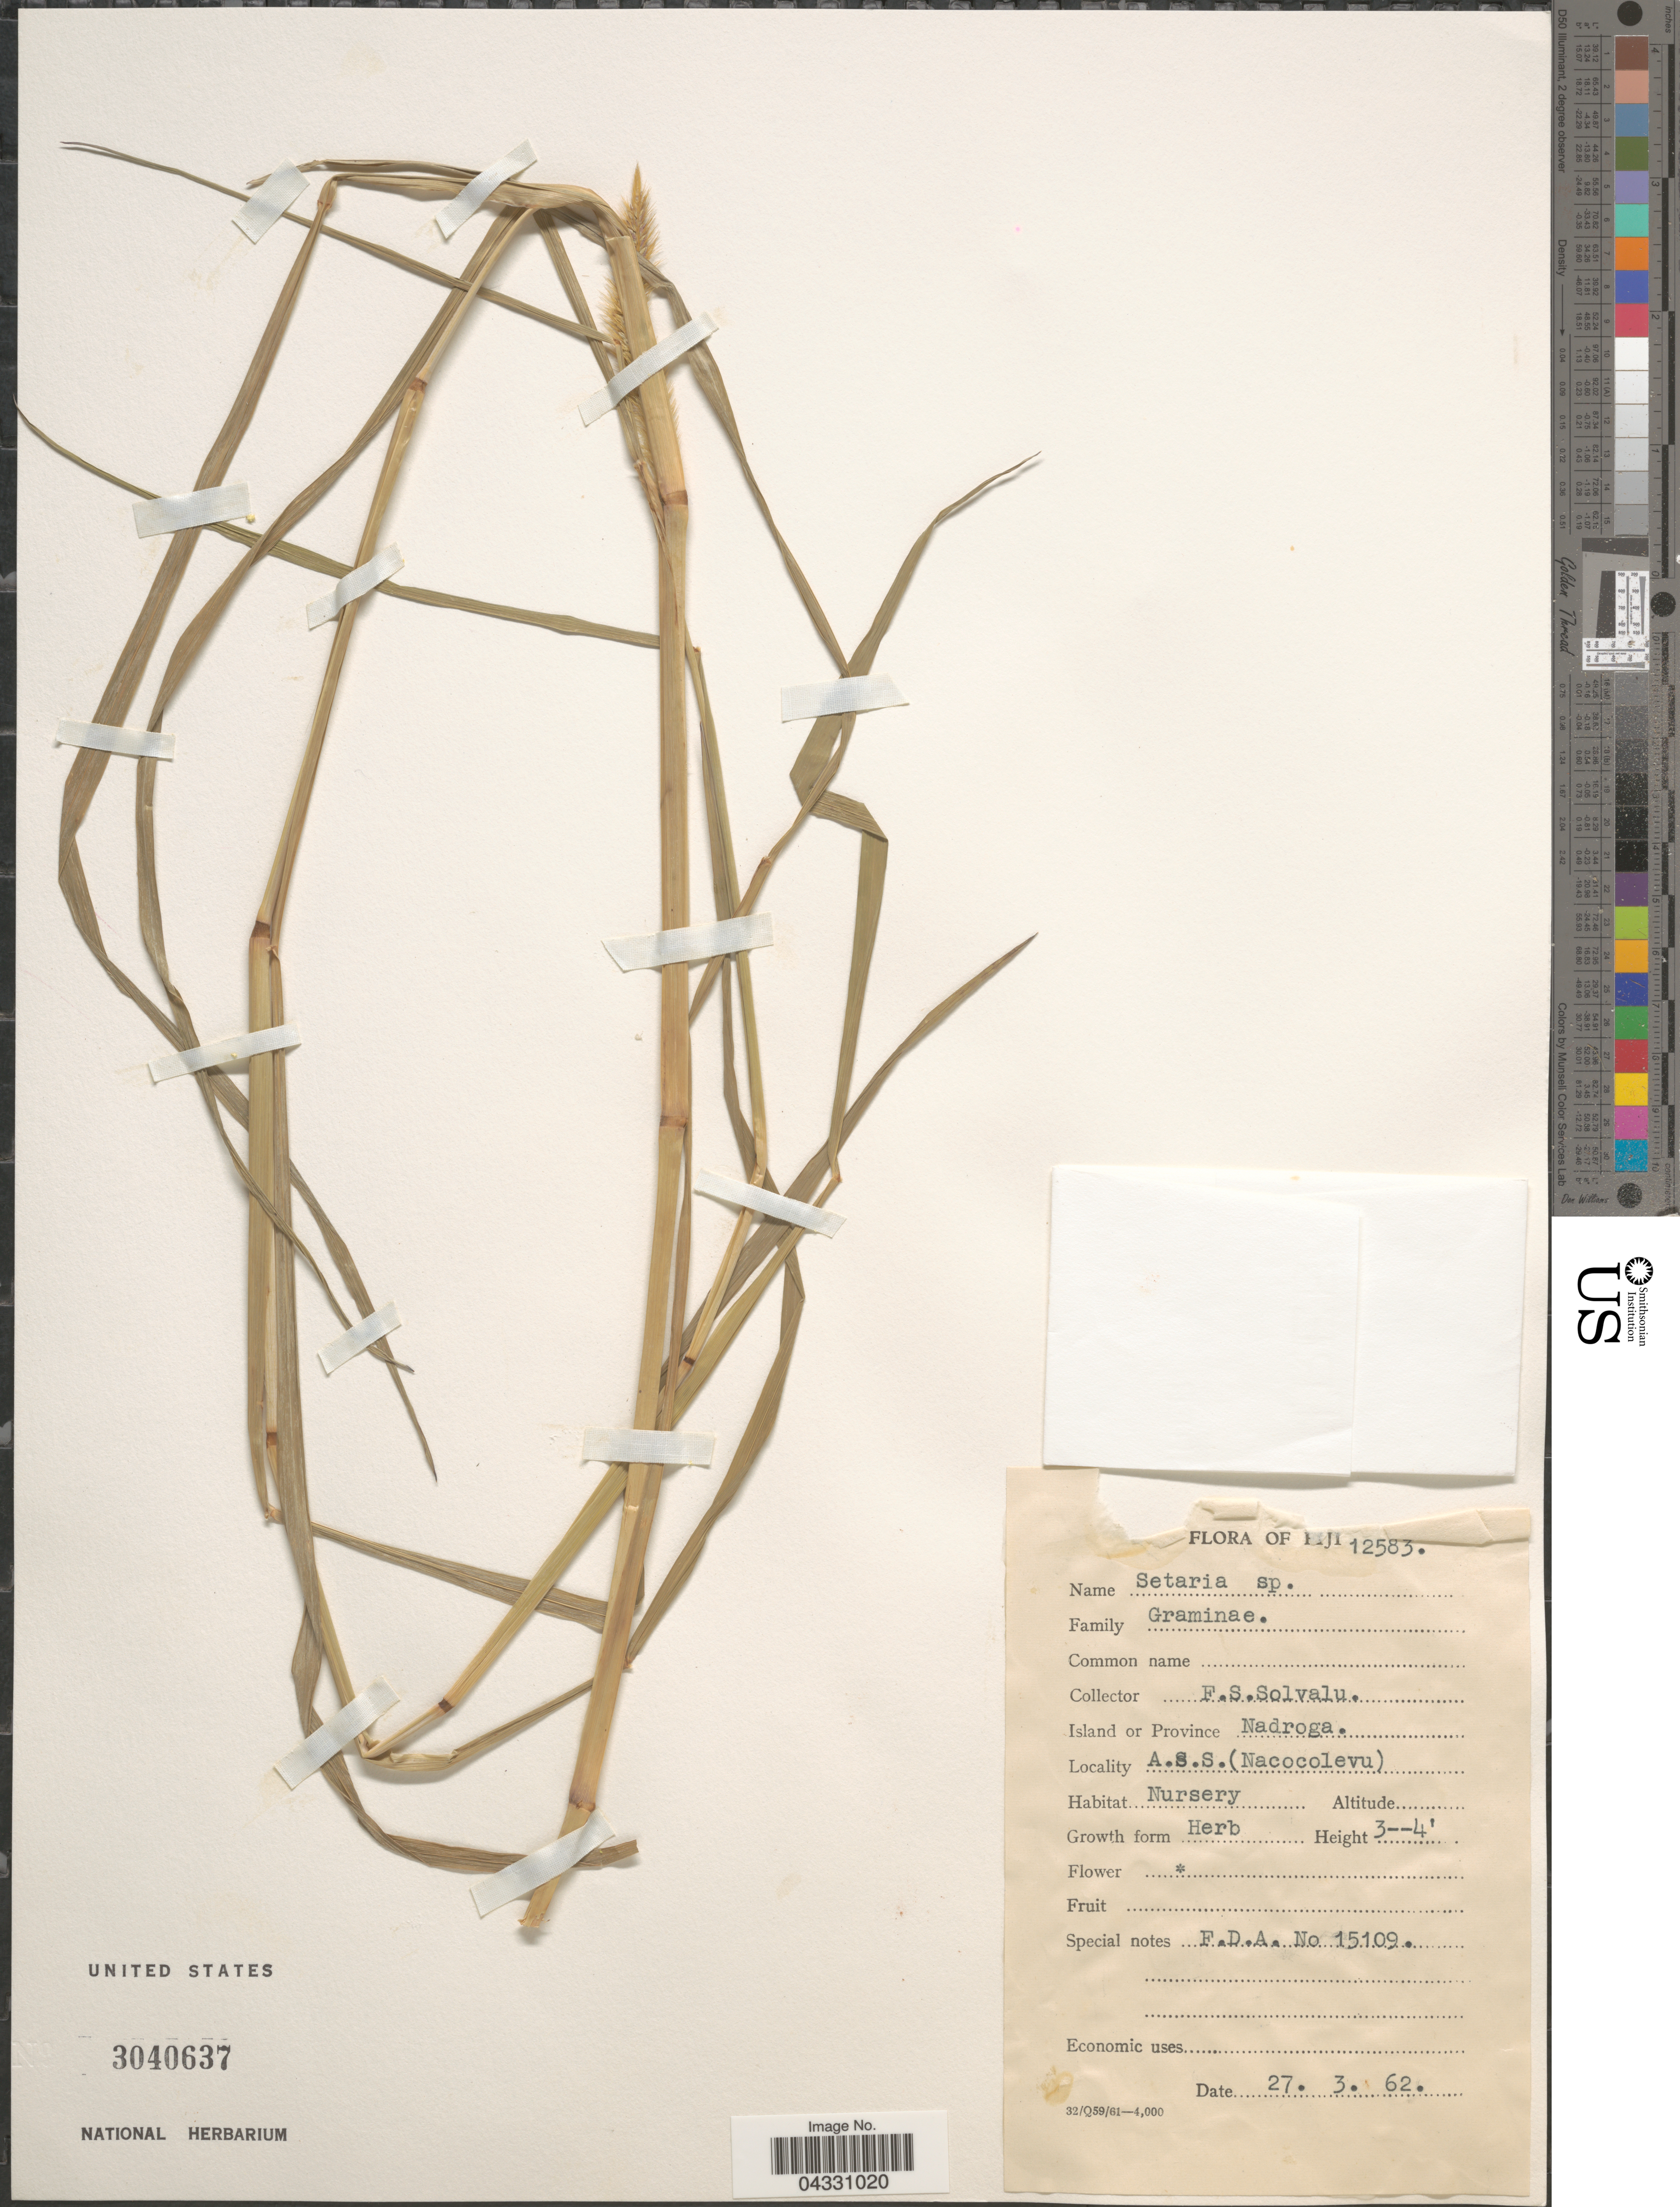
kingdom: Plantae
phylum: Tracheophyta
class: Liliopsida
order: Poales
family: Poaceae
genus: Setaria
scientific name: Setaria sp.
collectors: F. Solvalu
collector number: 12583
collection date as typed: Transcribed d/m/y: 27/3/62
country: Fiji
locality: Island or Province Nadroga. A.S.S.(Nacocolevu).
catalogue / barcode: US 3040637